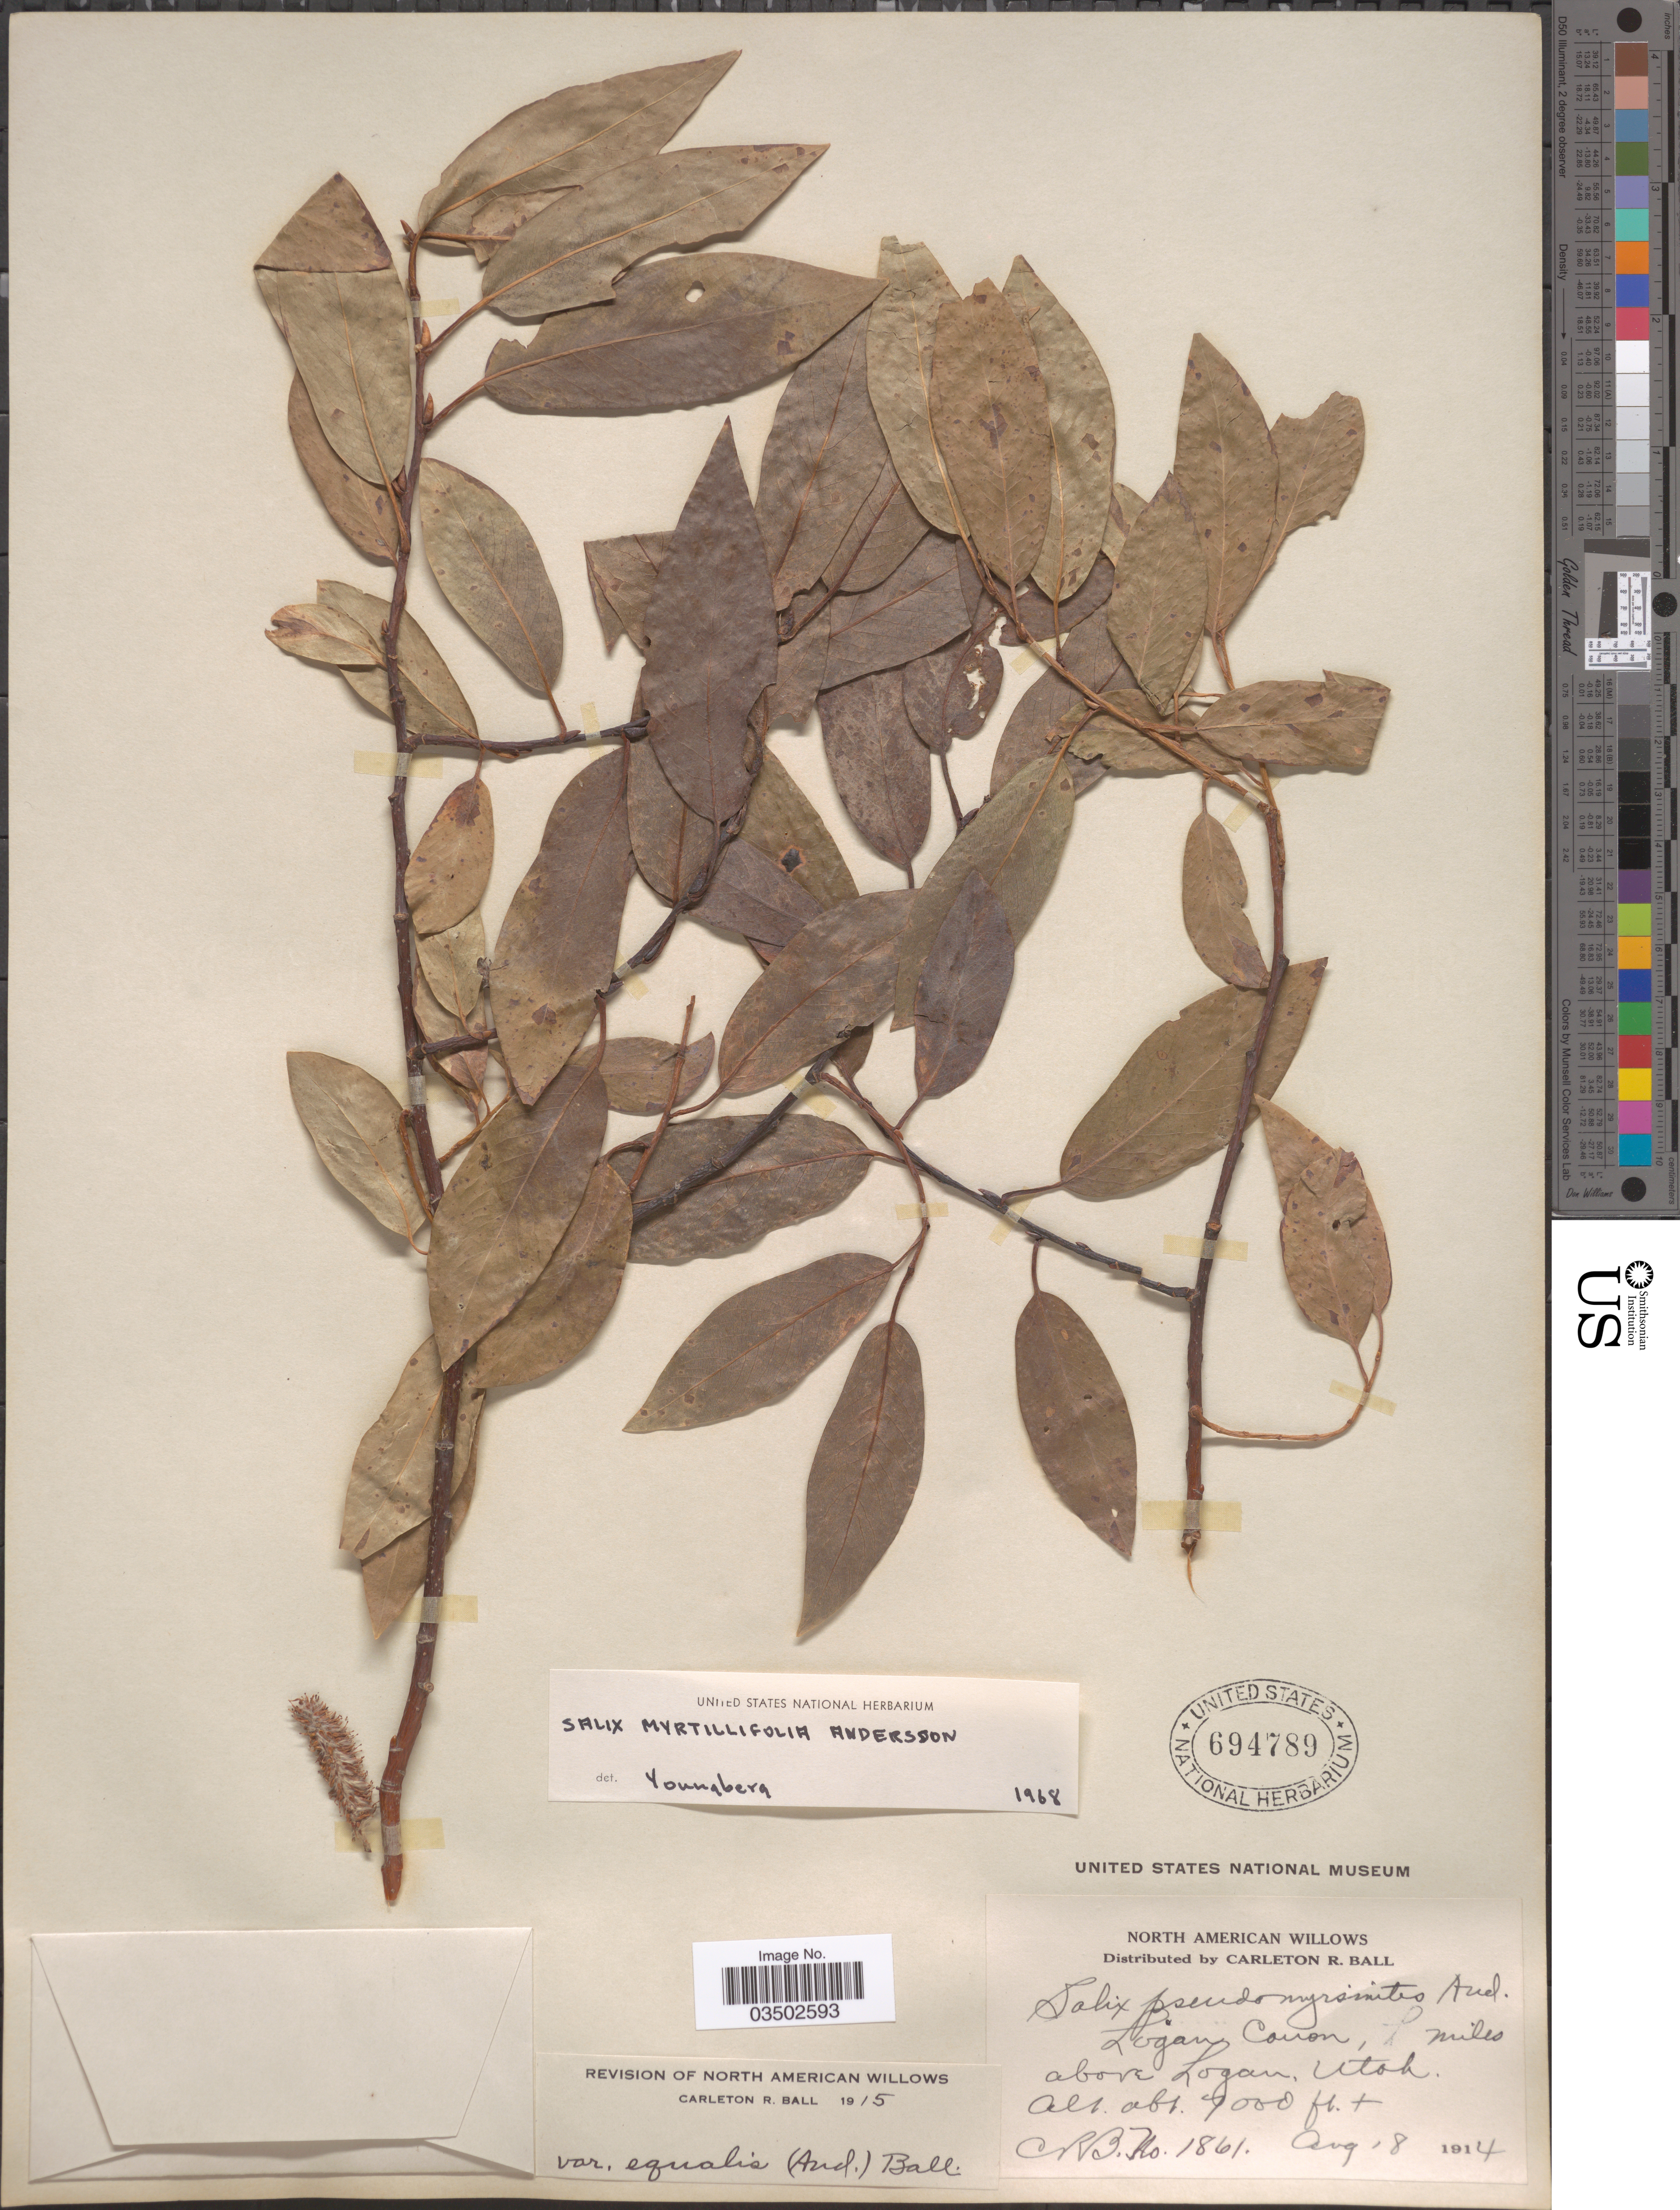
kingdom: Plantae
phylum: Tracheophyta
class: Magnoliopsida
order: Malpighiales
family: Salicaceae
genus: Salix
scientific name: Salix pseudocordata var. aequalis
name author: (Andersson) C.R. Ball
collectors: C. R. Ball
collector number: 1861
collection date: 1914-08-18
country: United States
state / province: Utah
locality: Logan Cañon, 7 miles above Logan.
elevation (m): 2134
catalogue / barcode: US 694789